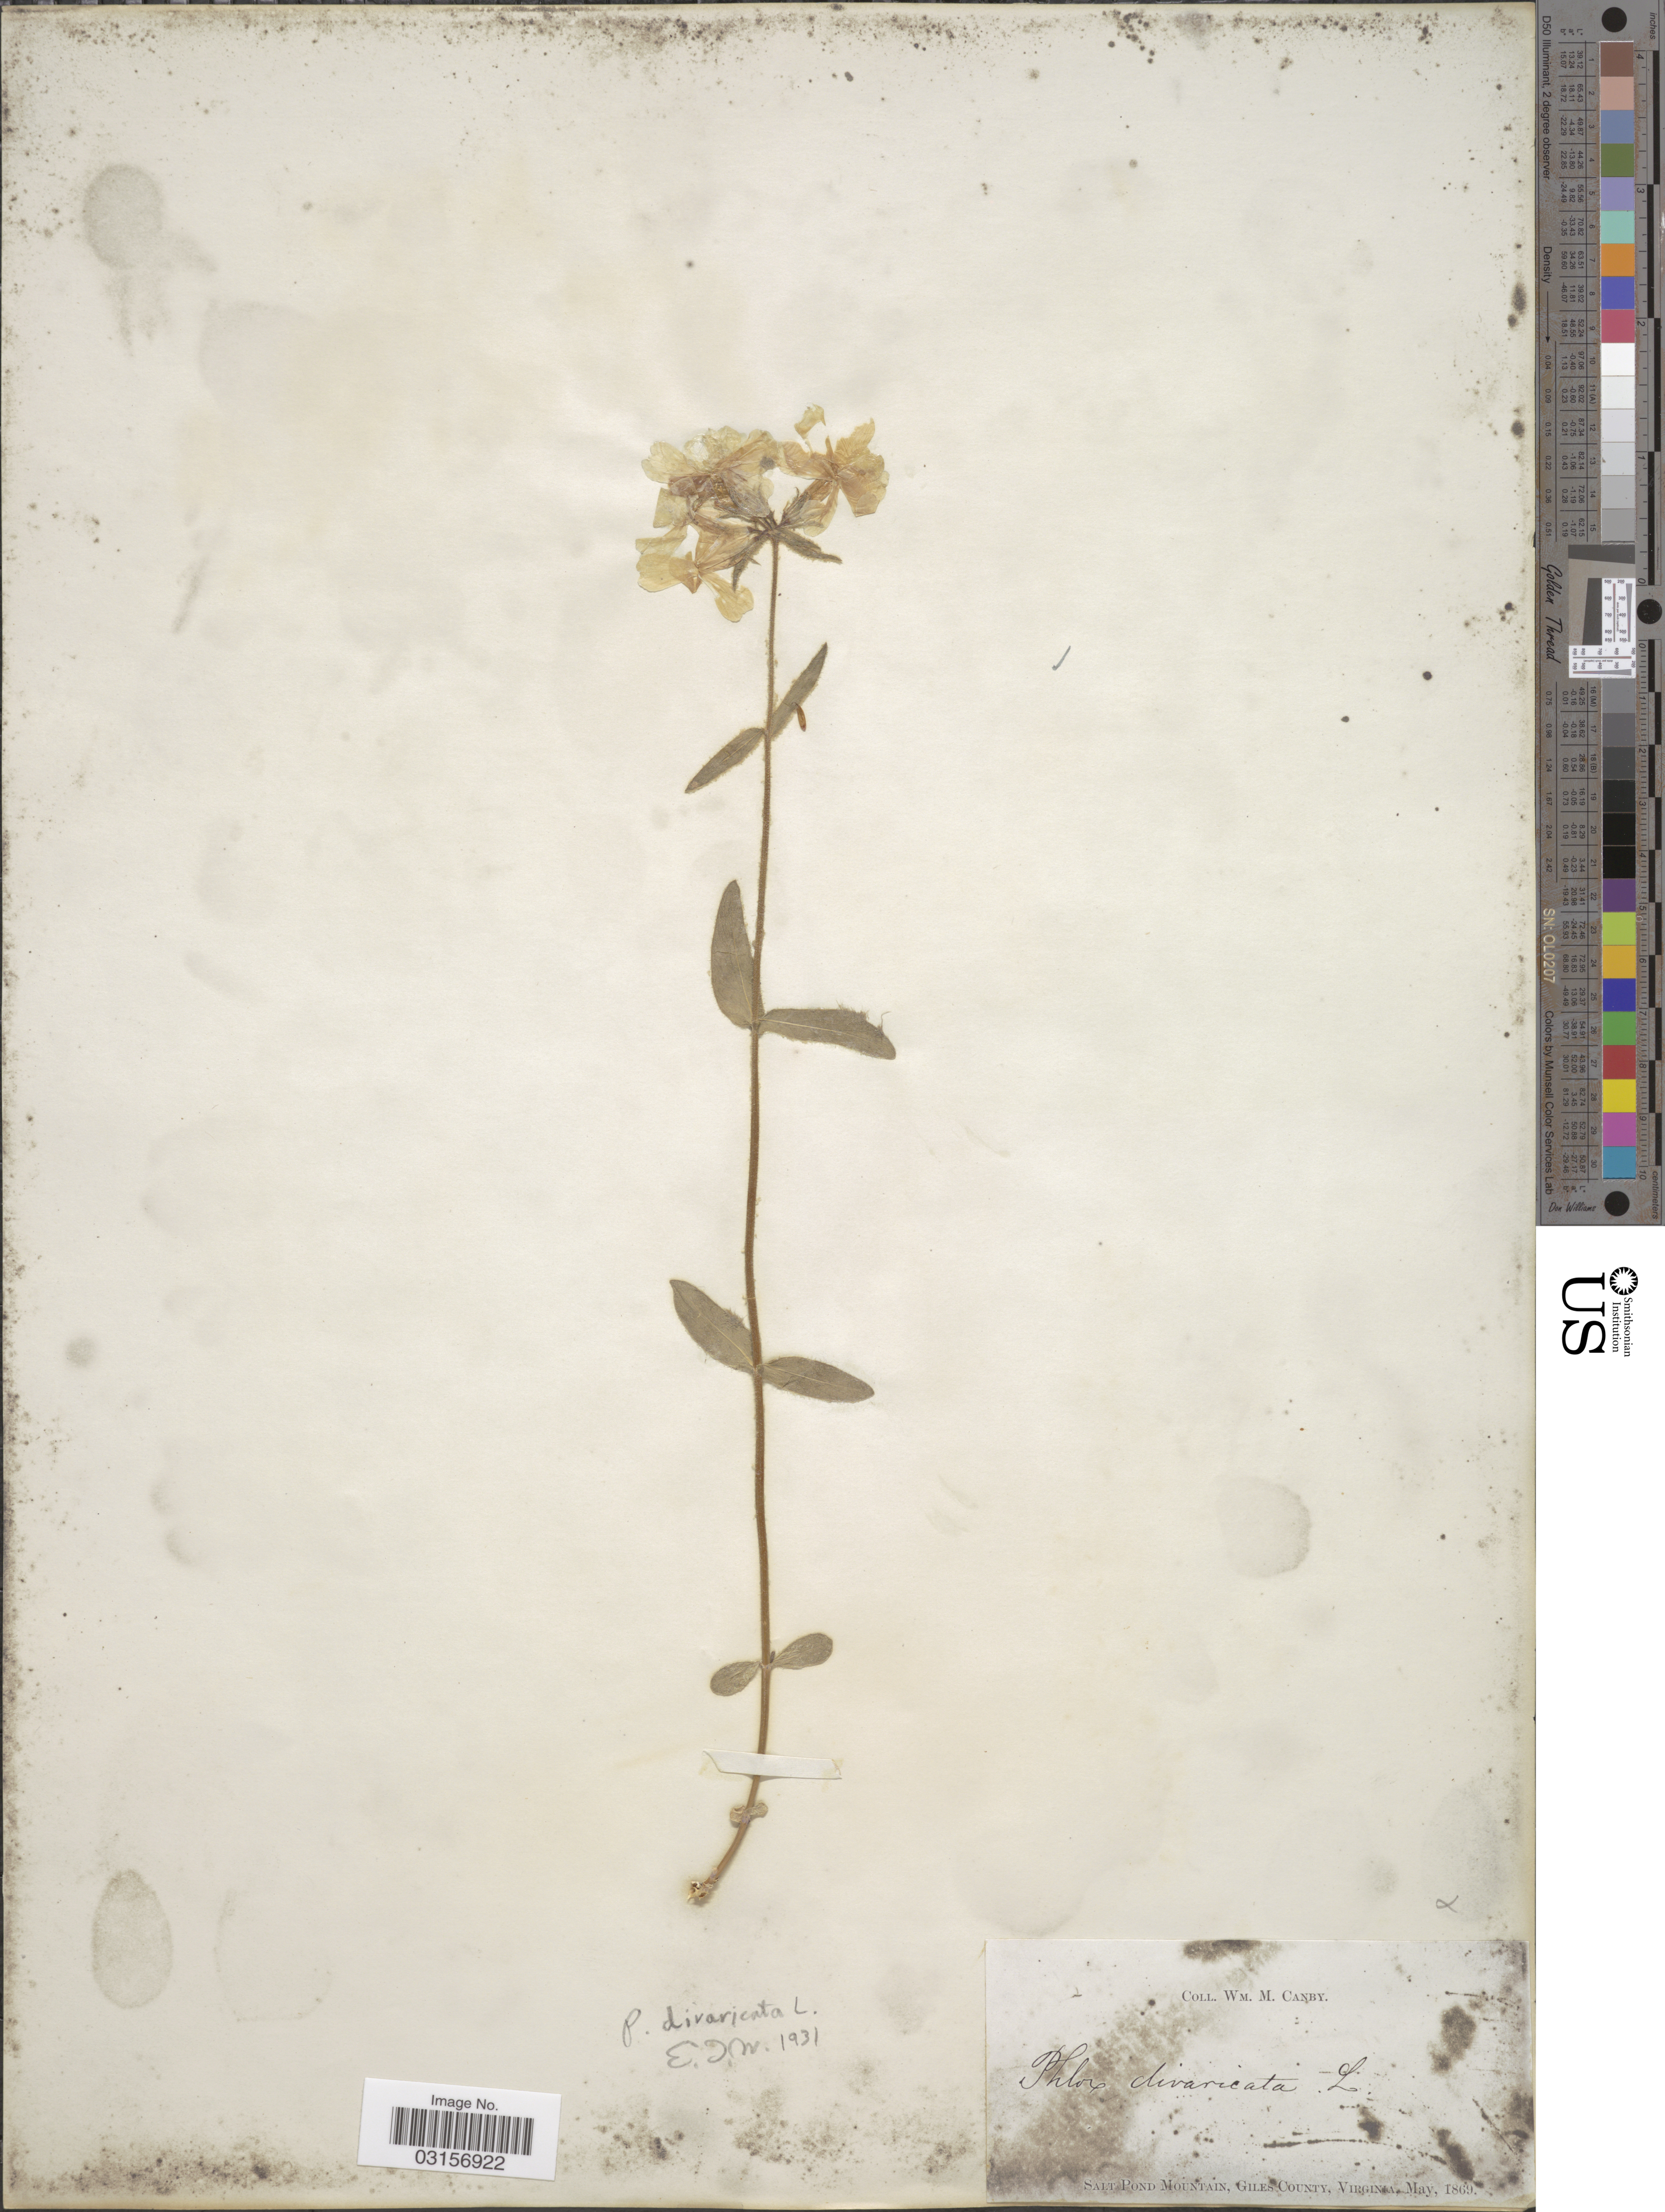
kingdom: Plantae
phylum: Tracheophyta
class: Magnoliopsida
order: Ericales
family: Polemoniaceae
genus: Phlox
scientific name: Phlox divaricata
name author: L.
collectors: W. M. Canby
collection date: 1869-05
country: United States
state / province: Virginia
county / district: Giles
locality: Salt Pond Mountain, Giles County.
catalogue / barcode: US 103113